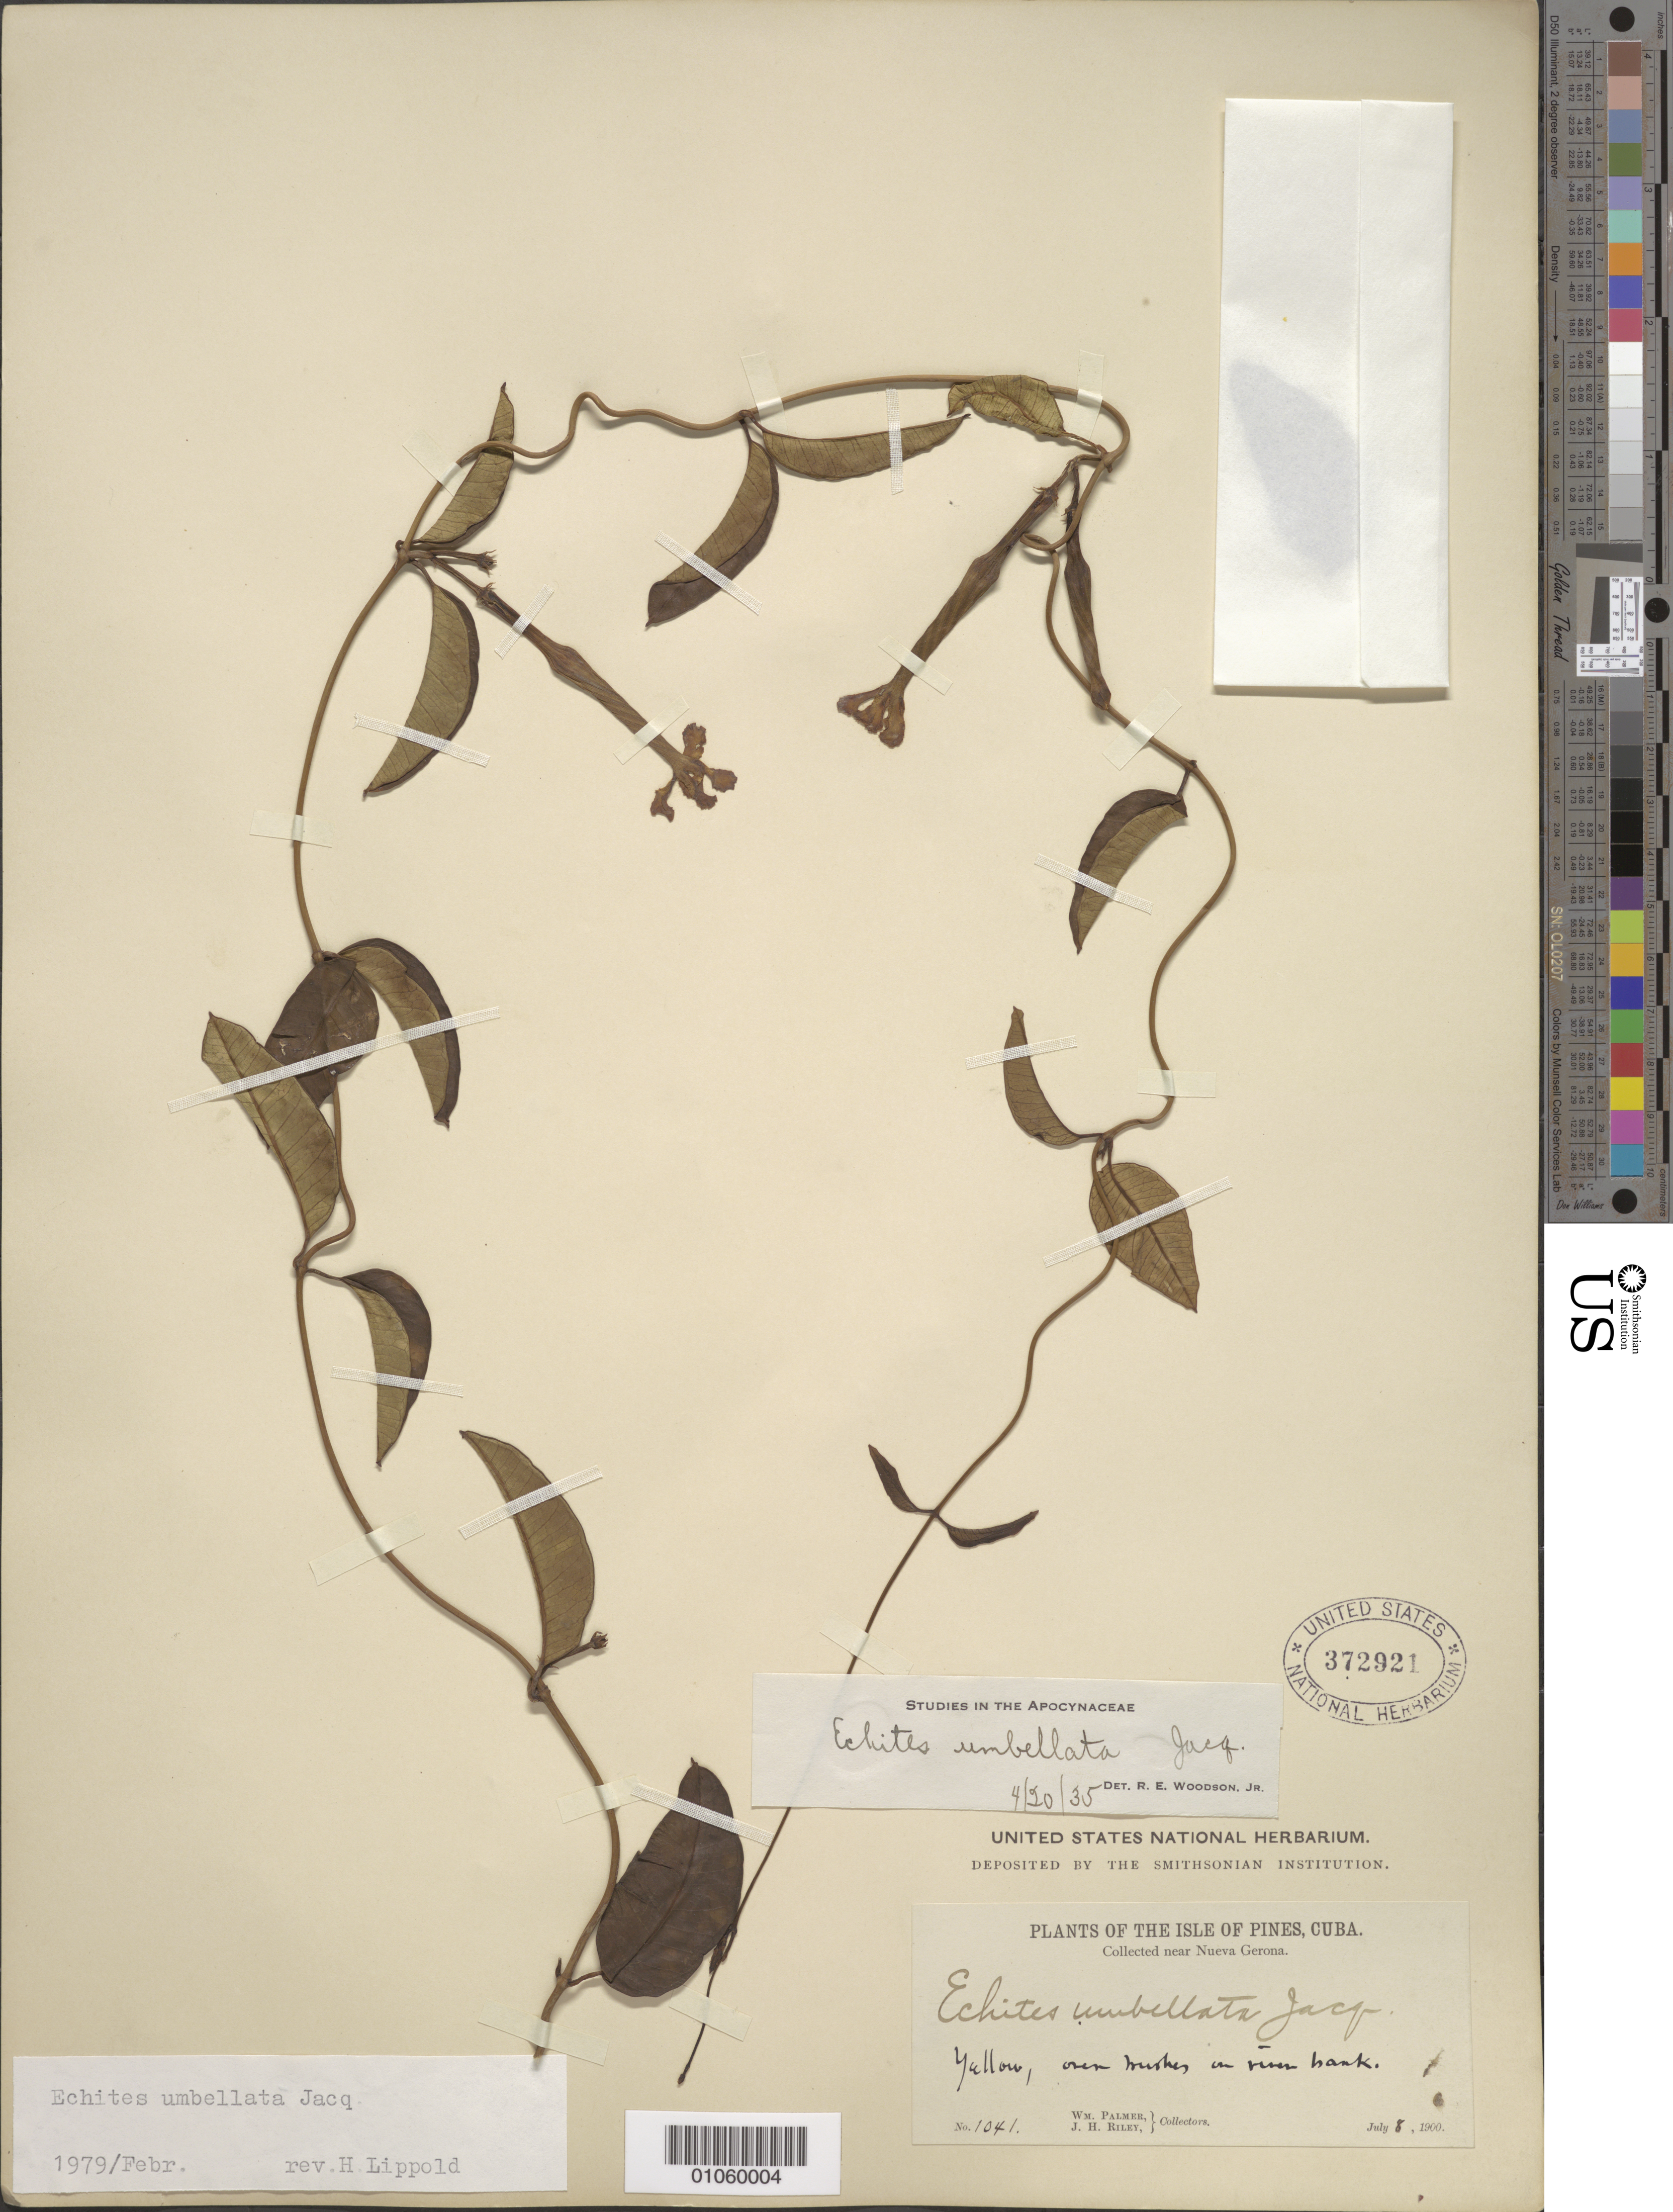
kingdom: Plantae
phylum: Tracheophyta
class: Magnoliopsida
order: Gentianales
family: Apocynaceae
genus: Echites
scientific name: Echites umbellatus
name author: Jacq.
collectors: W. Palmer & J. H. Riley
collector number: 1041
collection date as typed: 08 Jul 1900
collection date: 1900-07-08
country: Cuba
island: Isla de la Juventud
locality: Isle of Pines, Near Nueva Gerona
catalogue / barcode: US 372921